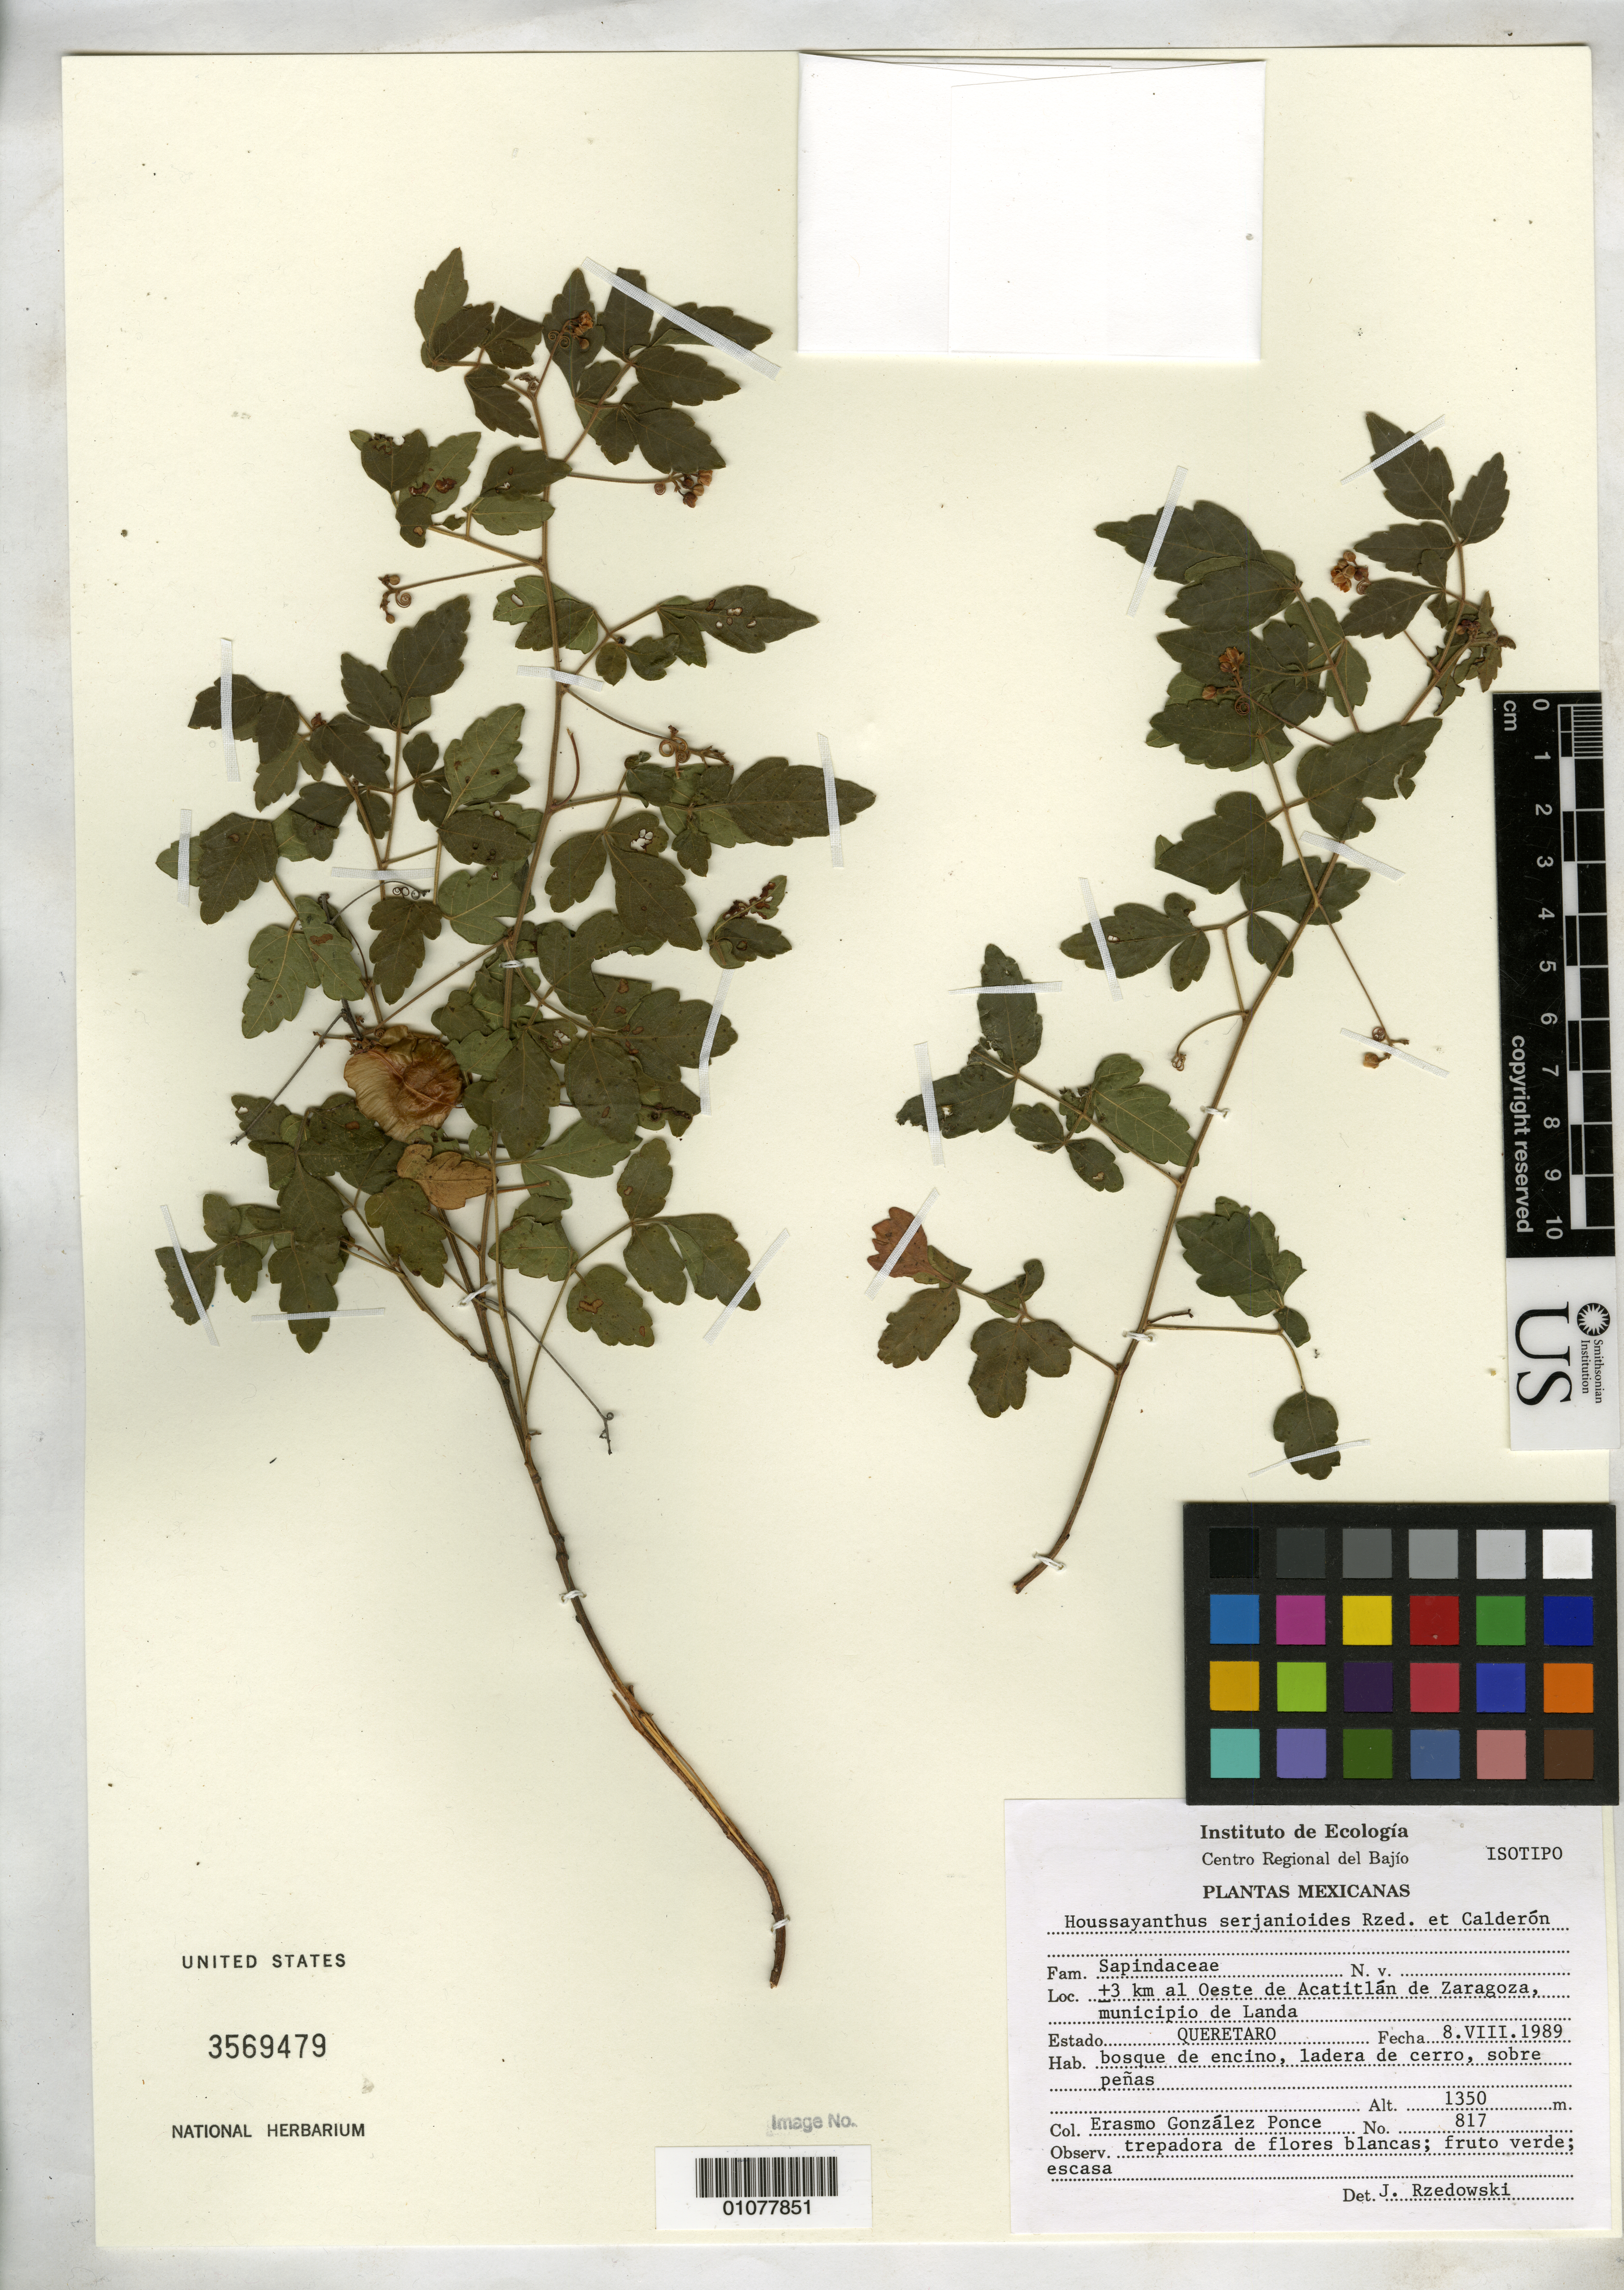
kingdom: Plantae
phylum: Tracheophyta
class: Magnoliopsida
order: Sapindales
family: Sapindaceae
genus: Houssayanthus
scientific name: Houssayanthus serjanioides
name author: Rzed. & Calderón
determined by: Rzedowski, J.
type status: Isotype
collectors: E. González P.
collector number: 817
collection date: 1989-08-08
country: Mexico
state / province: Querétaro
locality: Municipio de Landa, ±3 km al Oeste de Acatitlán de Zaragoza.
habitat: Bosque de encino, ladera de cerro, sobre peñas.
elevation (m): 1350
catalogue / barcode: US 3569479